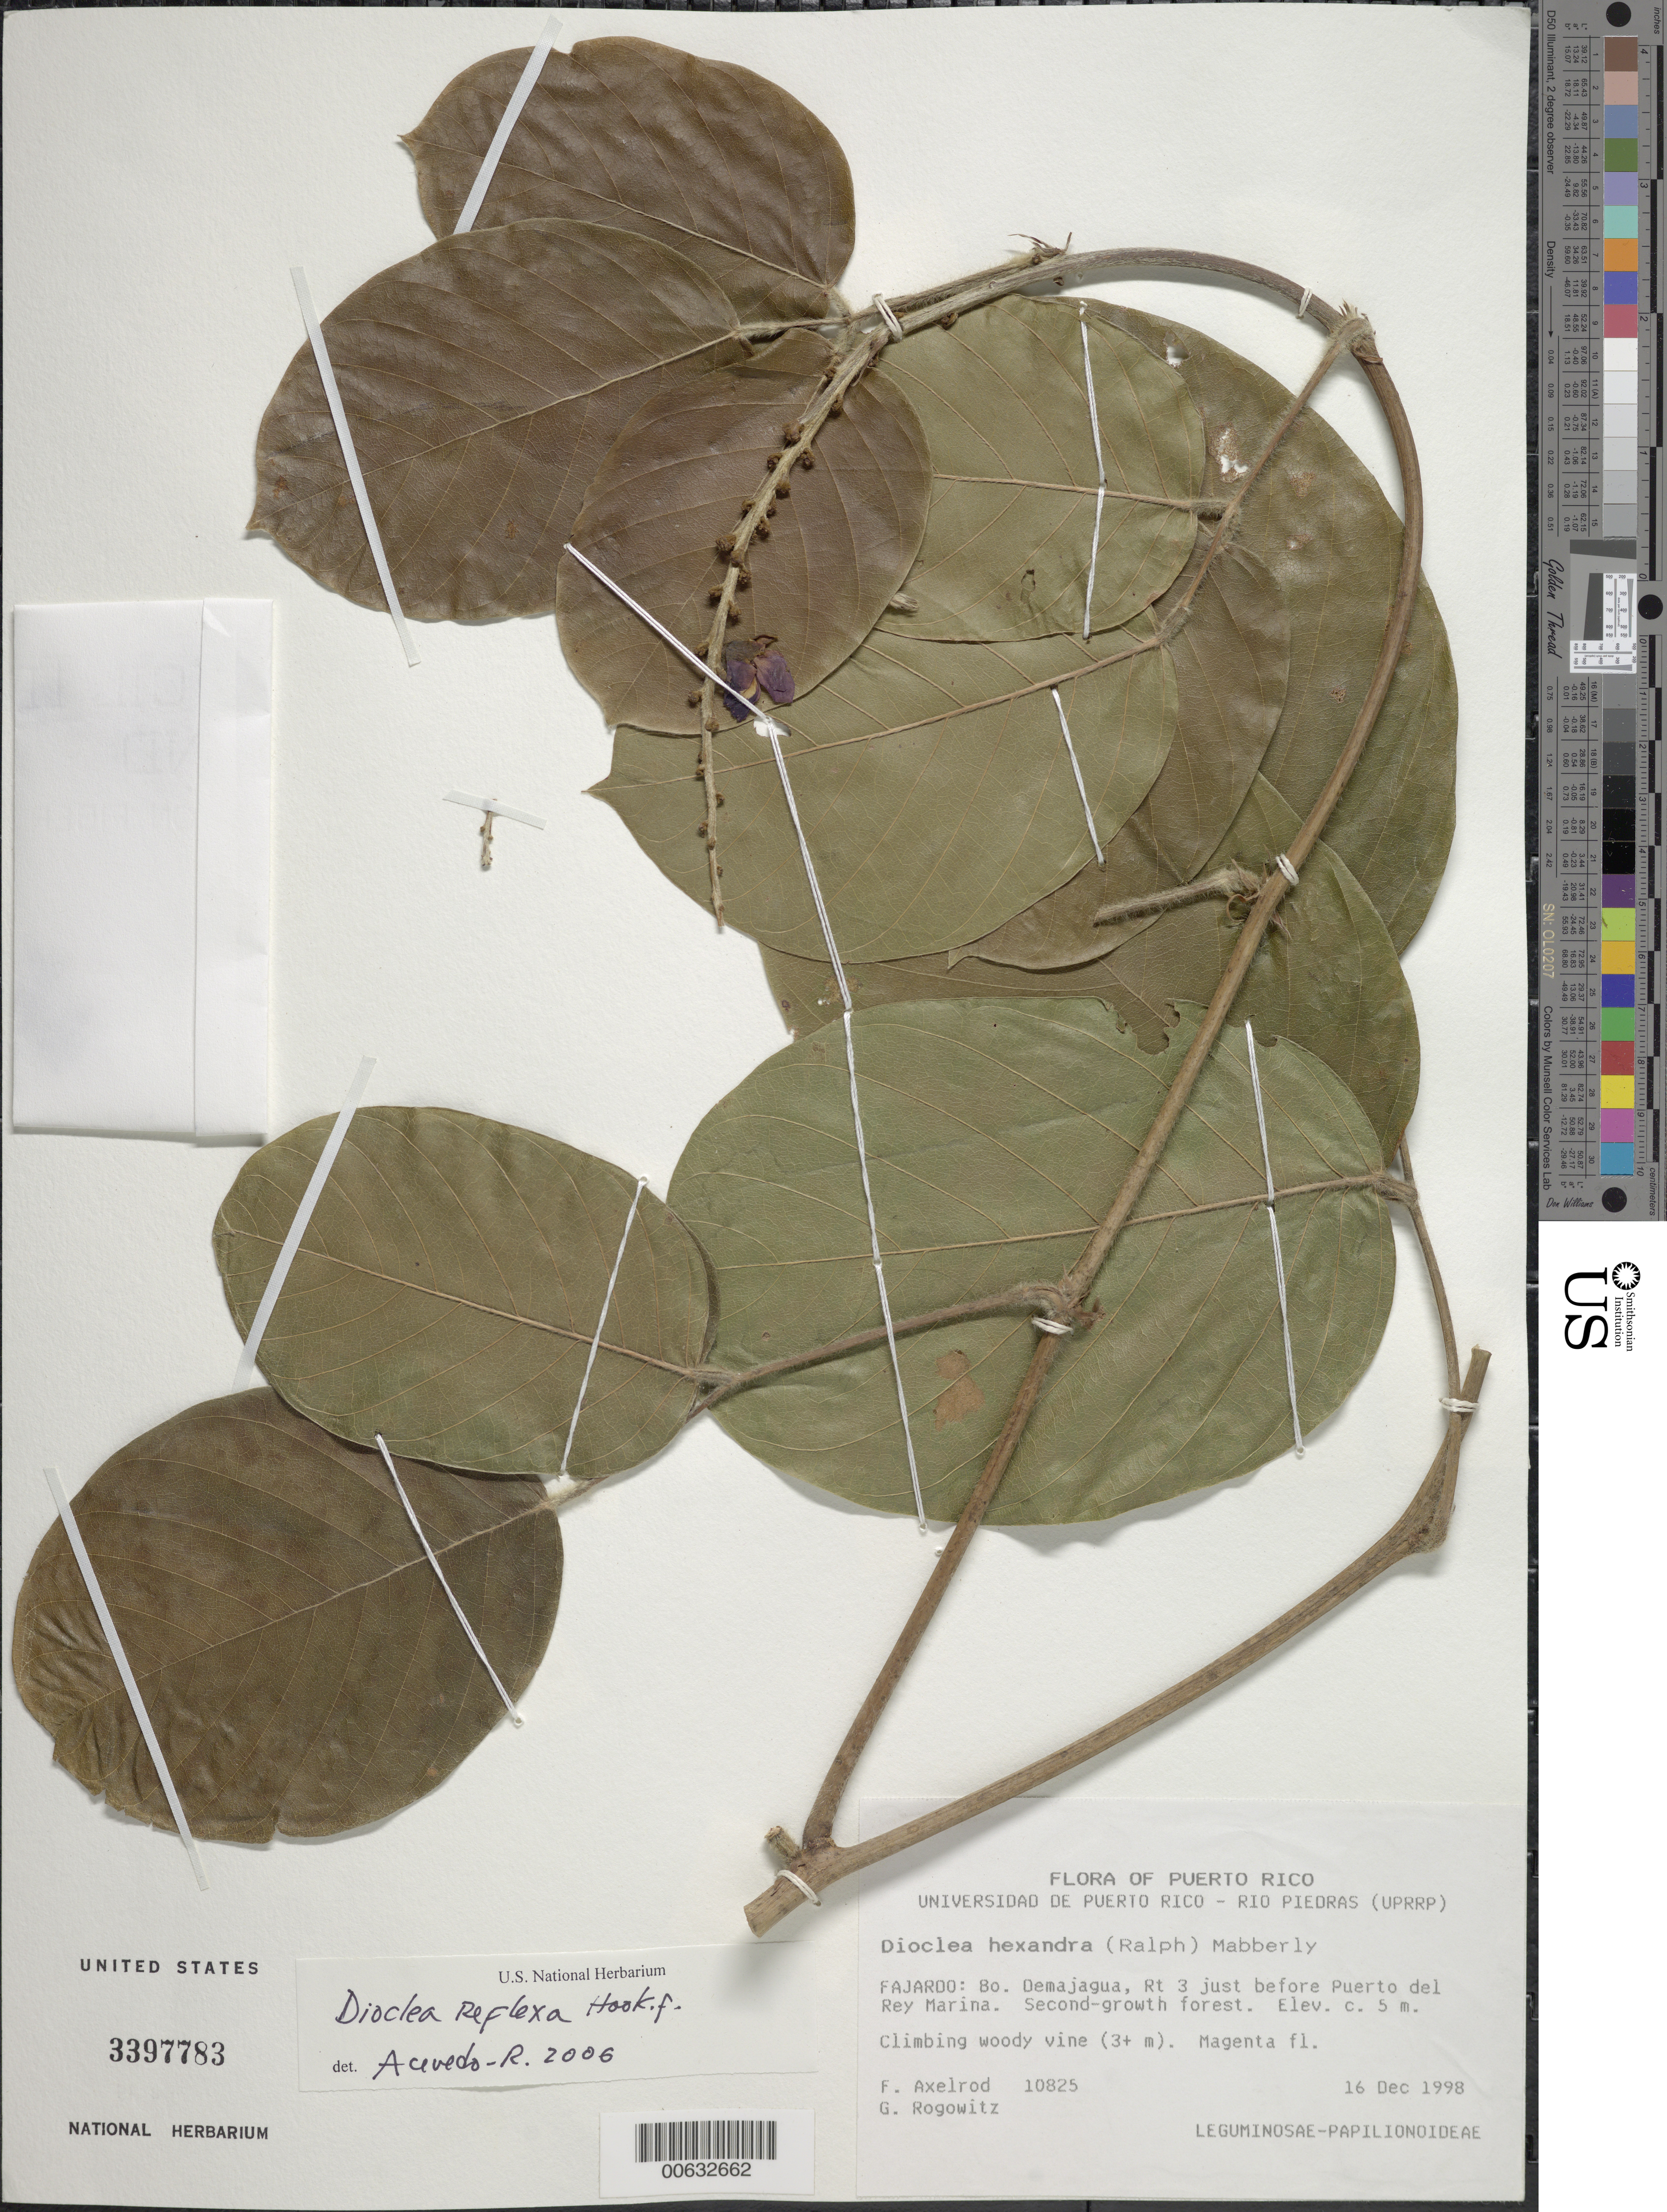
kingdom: Plantae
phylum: Tracheophyta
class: Magnoliopsida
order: Fabales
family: Fabaceae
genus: Macropsychanthus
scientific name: Macropsychanthus comosus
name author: (G. Mey.) L.P. Queiroz & Snak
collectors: F. S. Axelrod & G. Rogowitz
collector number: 10825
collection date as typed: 16 Dec 1998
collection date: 1998-12-16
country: Puerto Rico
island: Greater Antilles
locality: Fajardo: Bo. Demajagua, Rt 3 just before Puerto del Rey Marina.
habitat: Second-growth forest.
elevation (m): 5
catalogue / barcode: US 3397883